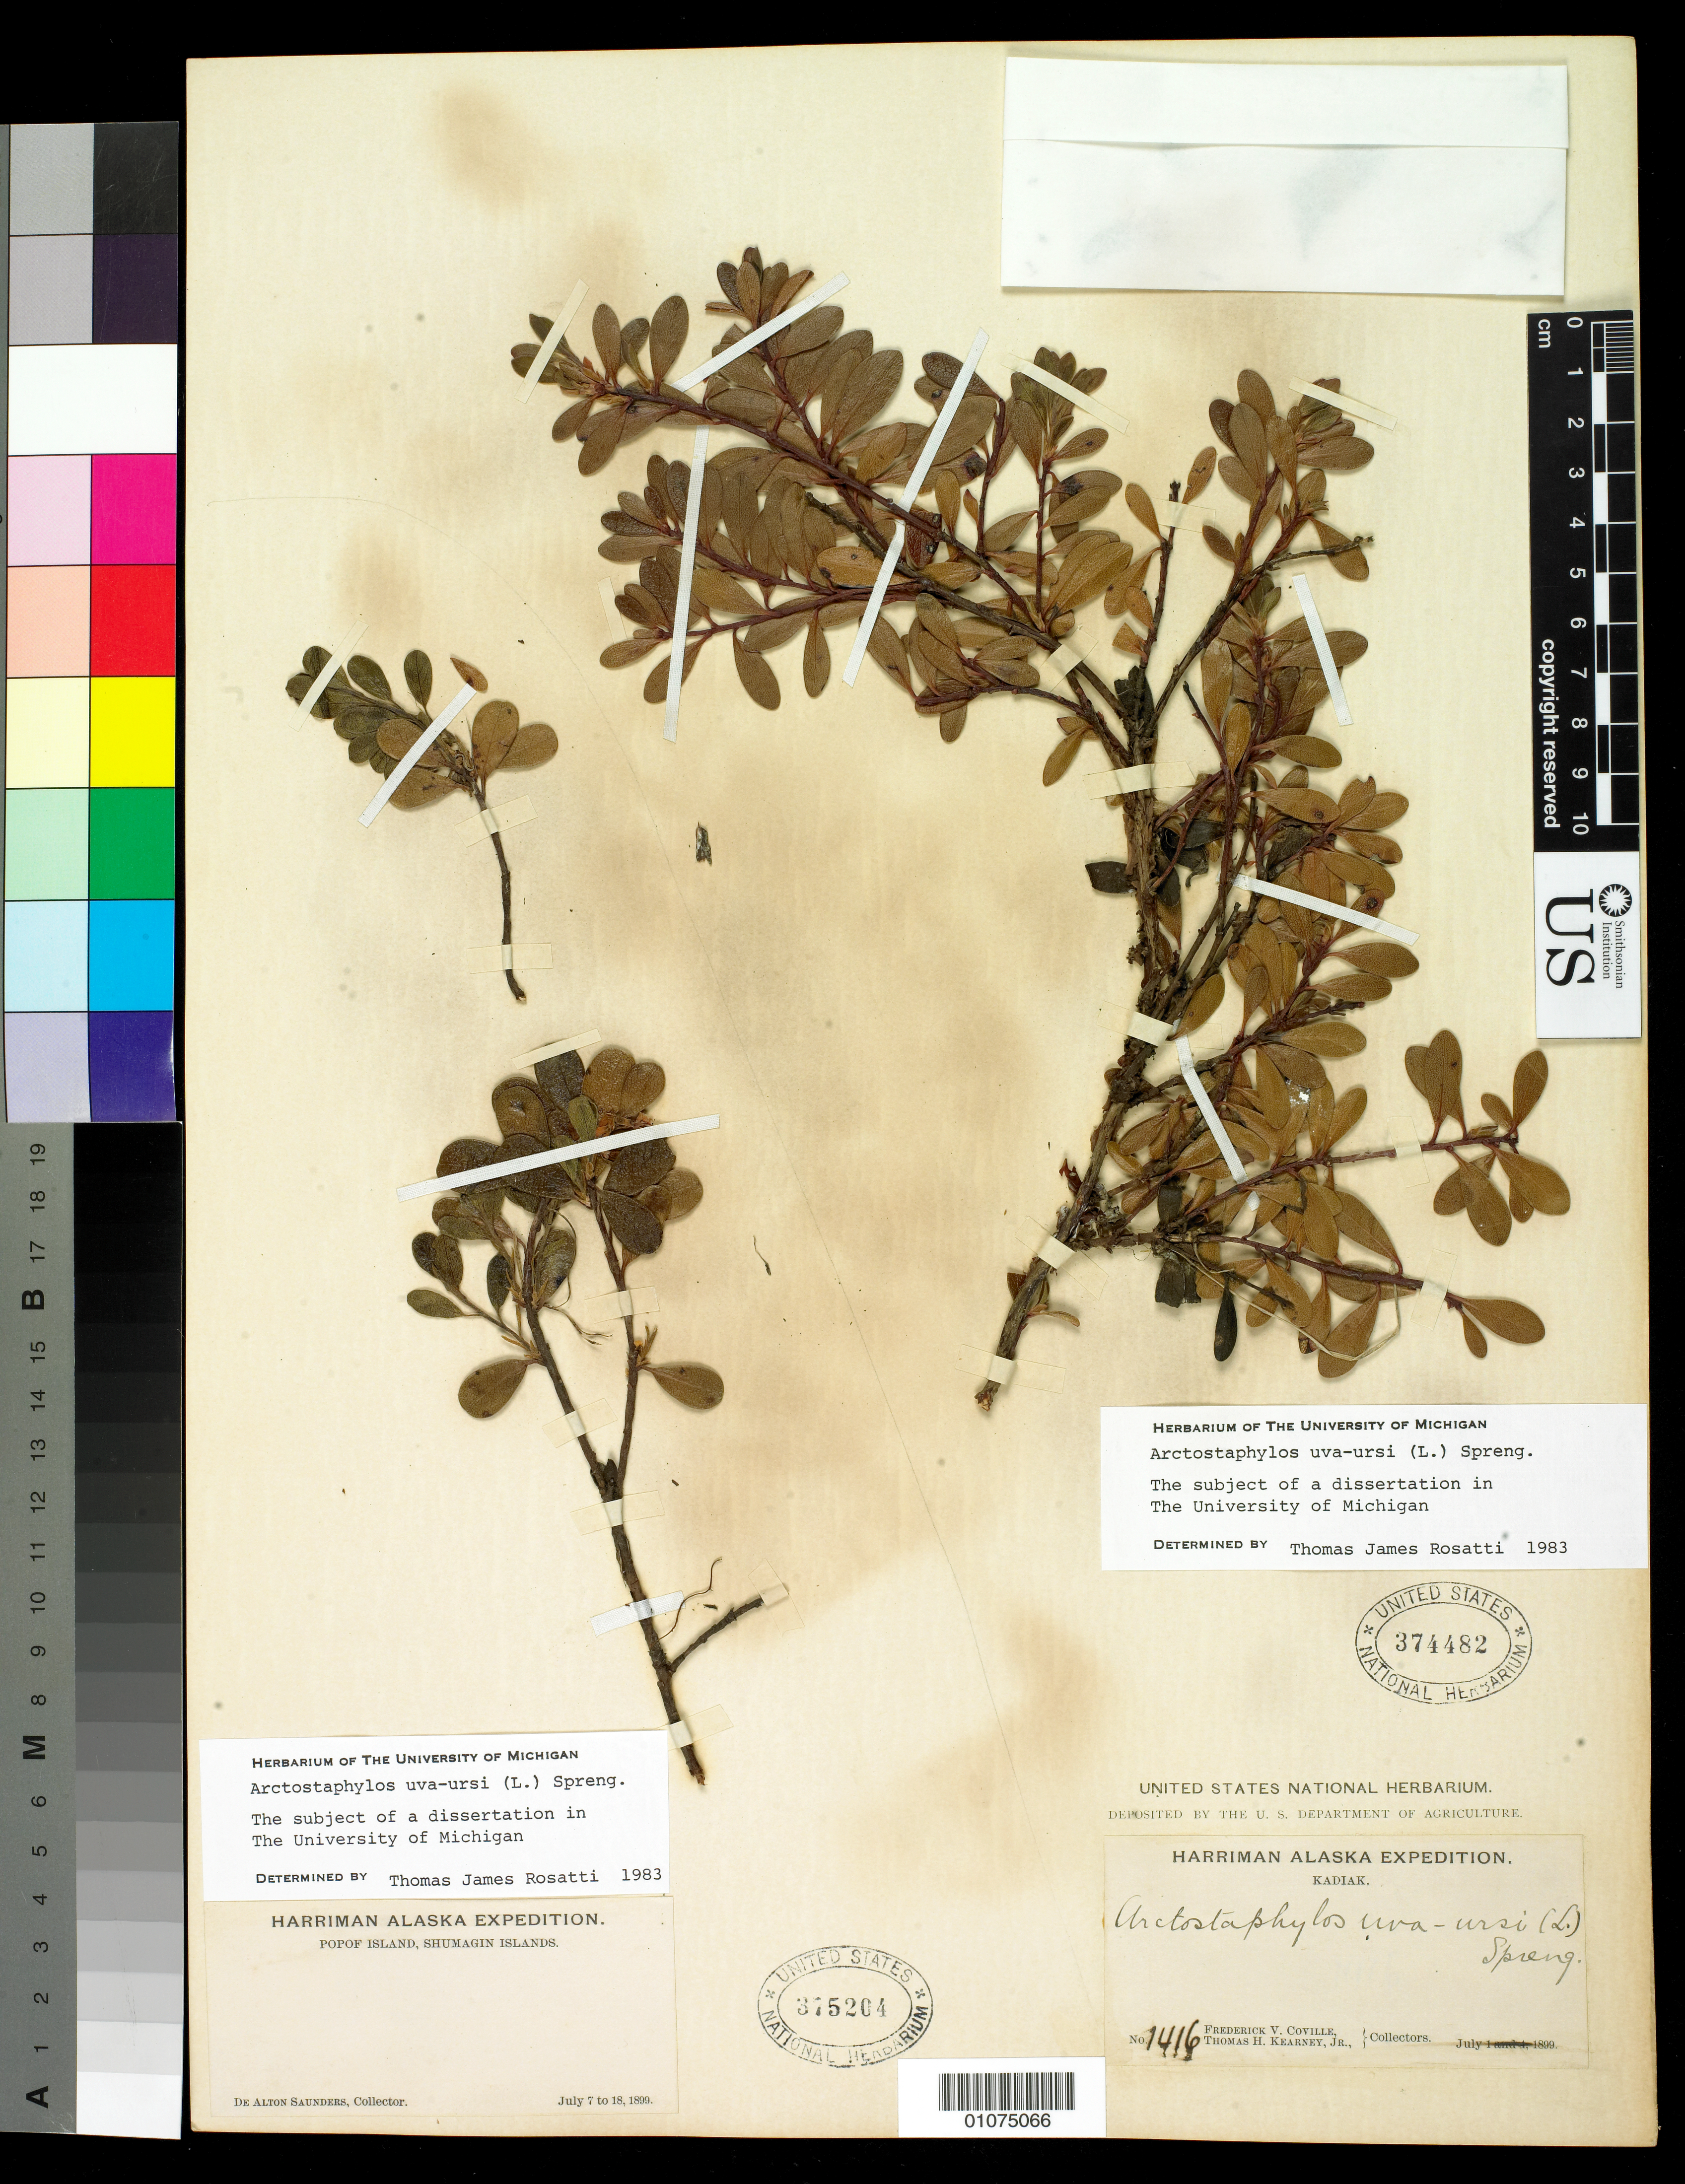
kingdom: Plantae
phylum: Tracheophyta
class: Magnoliopsida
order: Ericales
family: Ericaceae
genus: Arctostaphylos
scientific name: Arctostaphylos uva-ursi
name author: (L.) Spreng.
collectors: F. V. Coville & T. H. Kearney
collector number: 1416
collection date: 1899-07-01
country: United States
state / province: Alaska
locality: Kodiak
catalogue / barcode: US 374482